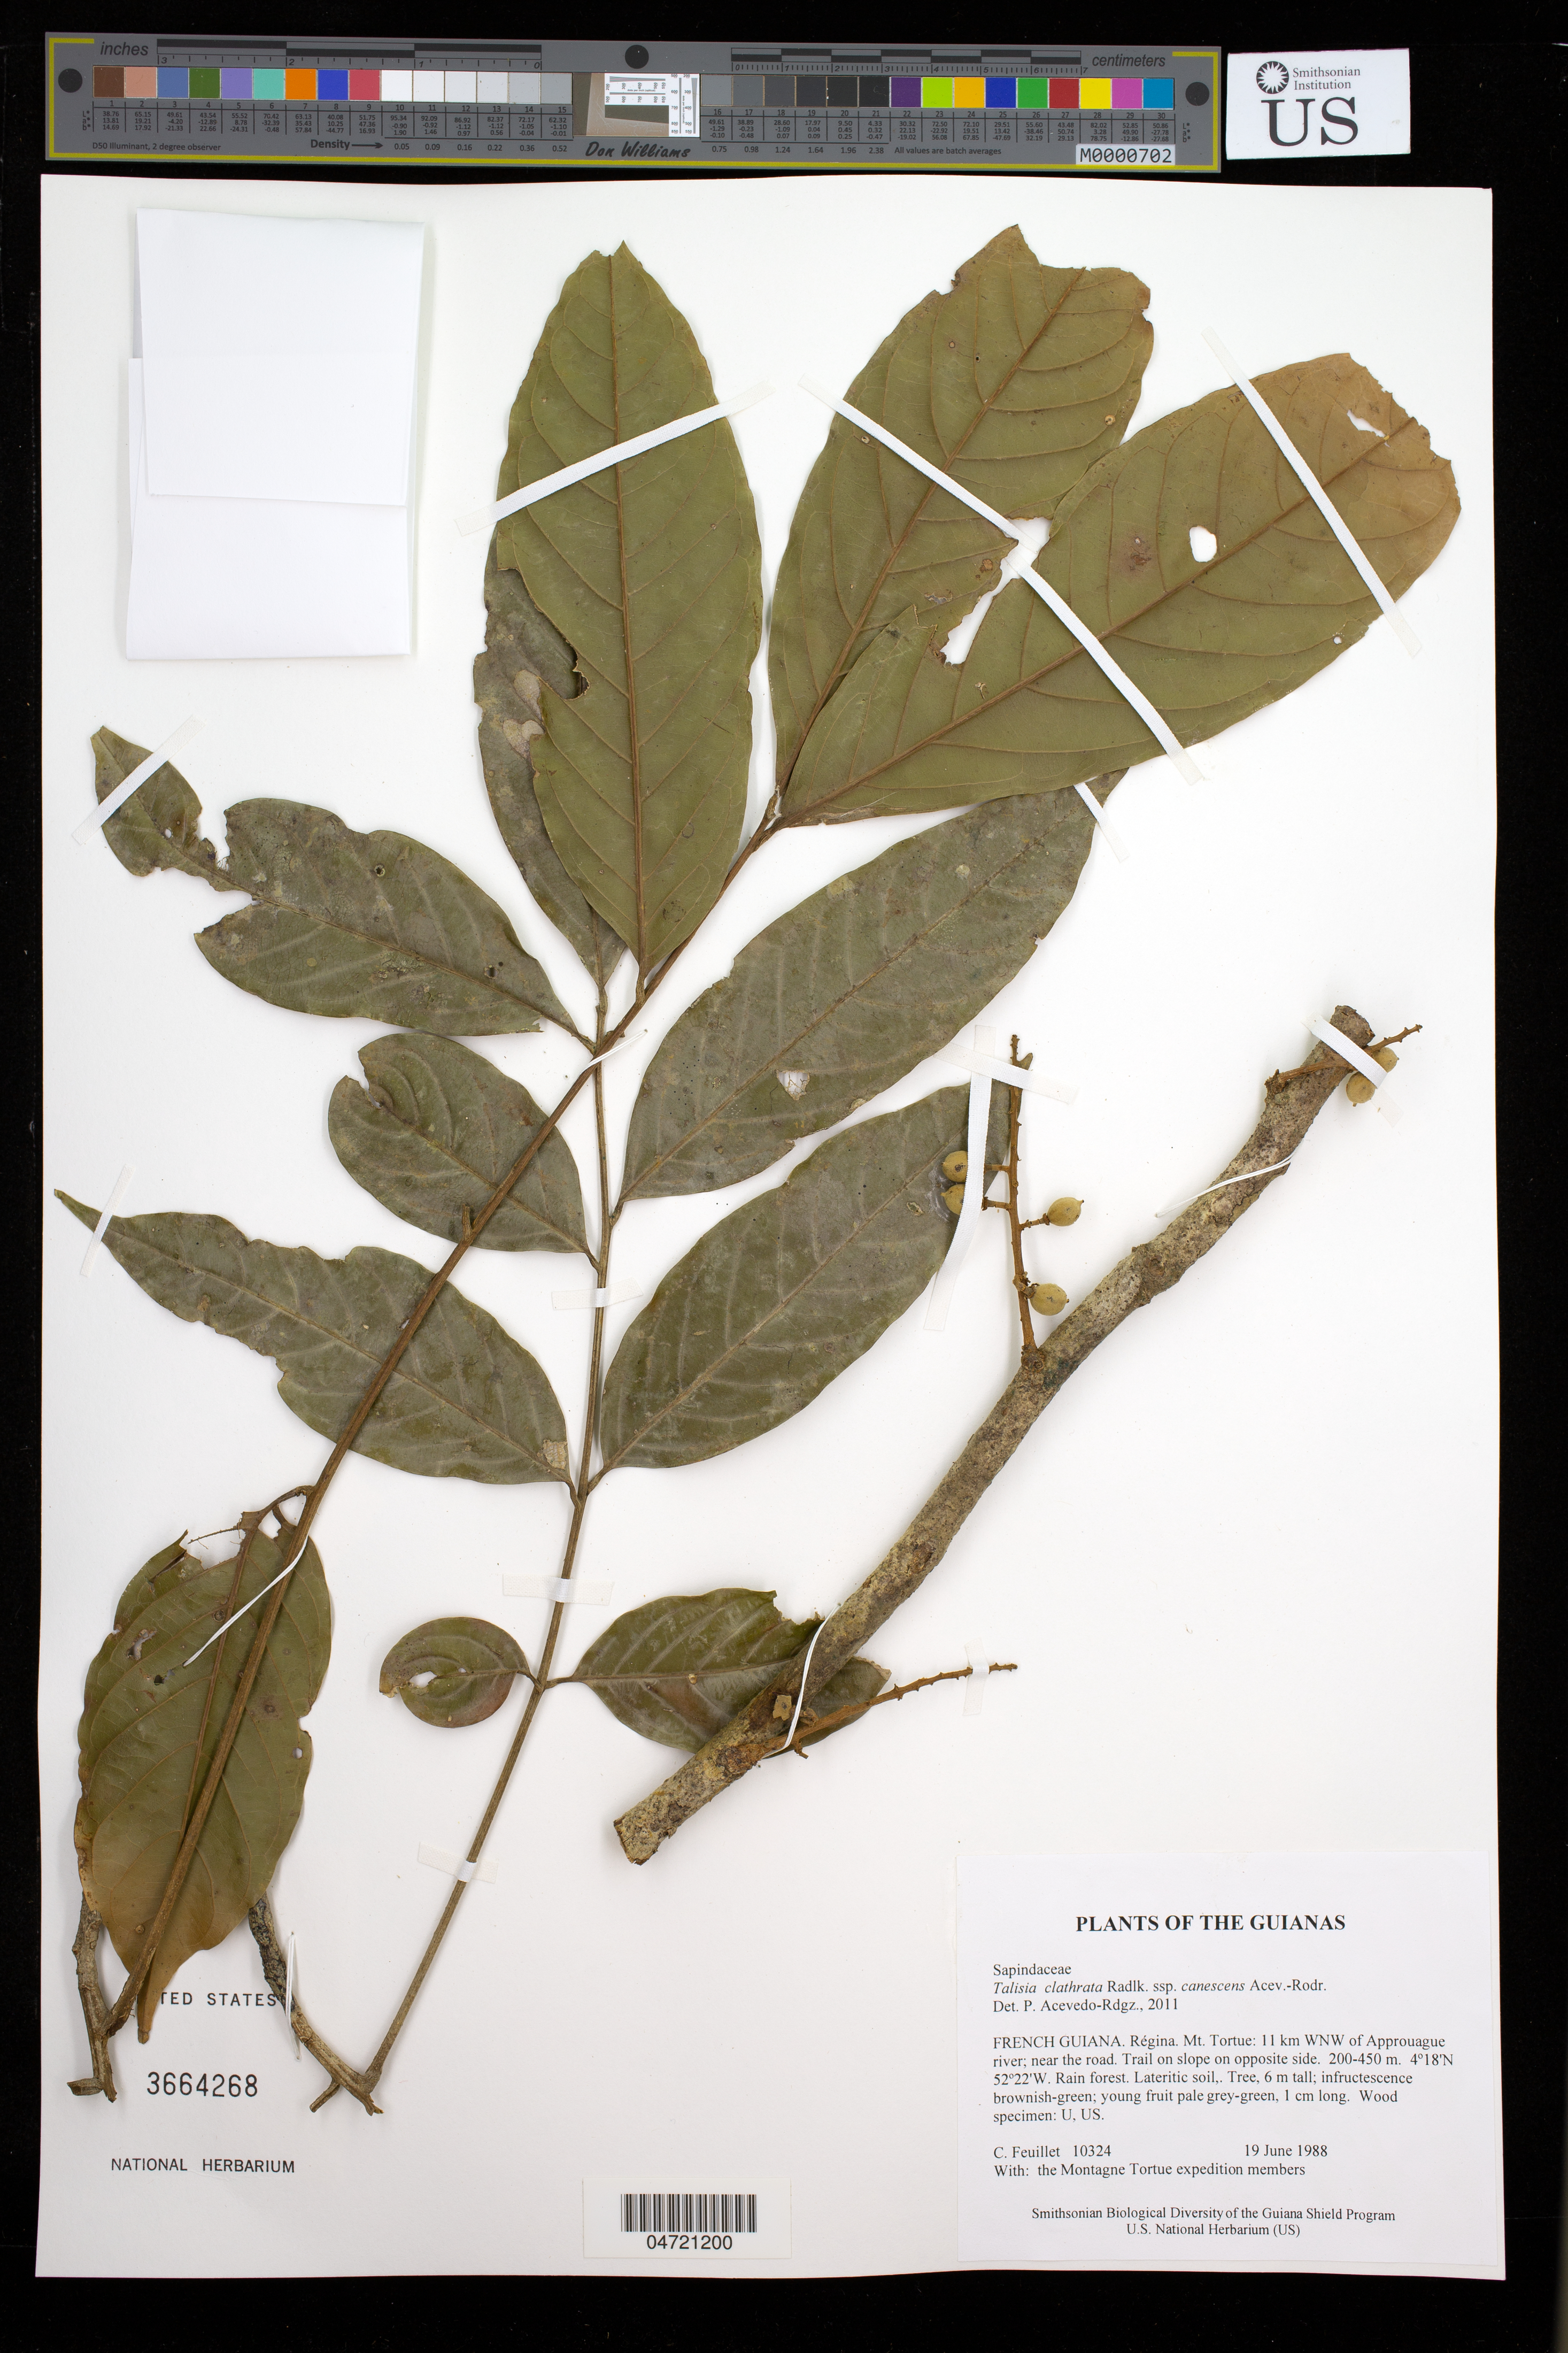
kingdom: Plantae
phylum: Tracheophyta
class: Magnoliopsida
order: Sapindales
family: Sapindaceae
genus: Talisia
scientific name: Talisia clathrata subsp. canescens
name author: Acev.-Rodr.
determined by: Acevedo-Rodríguez, P., (BOT), Smithsonian Institution - National Museum of Natural History (UNITED STATES)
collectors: C. Feuillet & Montagne Torte Exped. members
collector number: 10324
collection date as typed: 19 June 1988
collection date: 1988-06-19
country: French Guiana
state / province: Cayenne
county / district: Regina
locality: Mt. Tortue: 11 km WNW of Approuague river; near the road. Trail on slope on opposite side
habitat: Rain forest. Lateritic soil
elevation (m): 200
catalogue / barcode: US 3664268